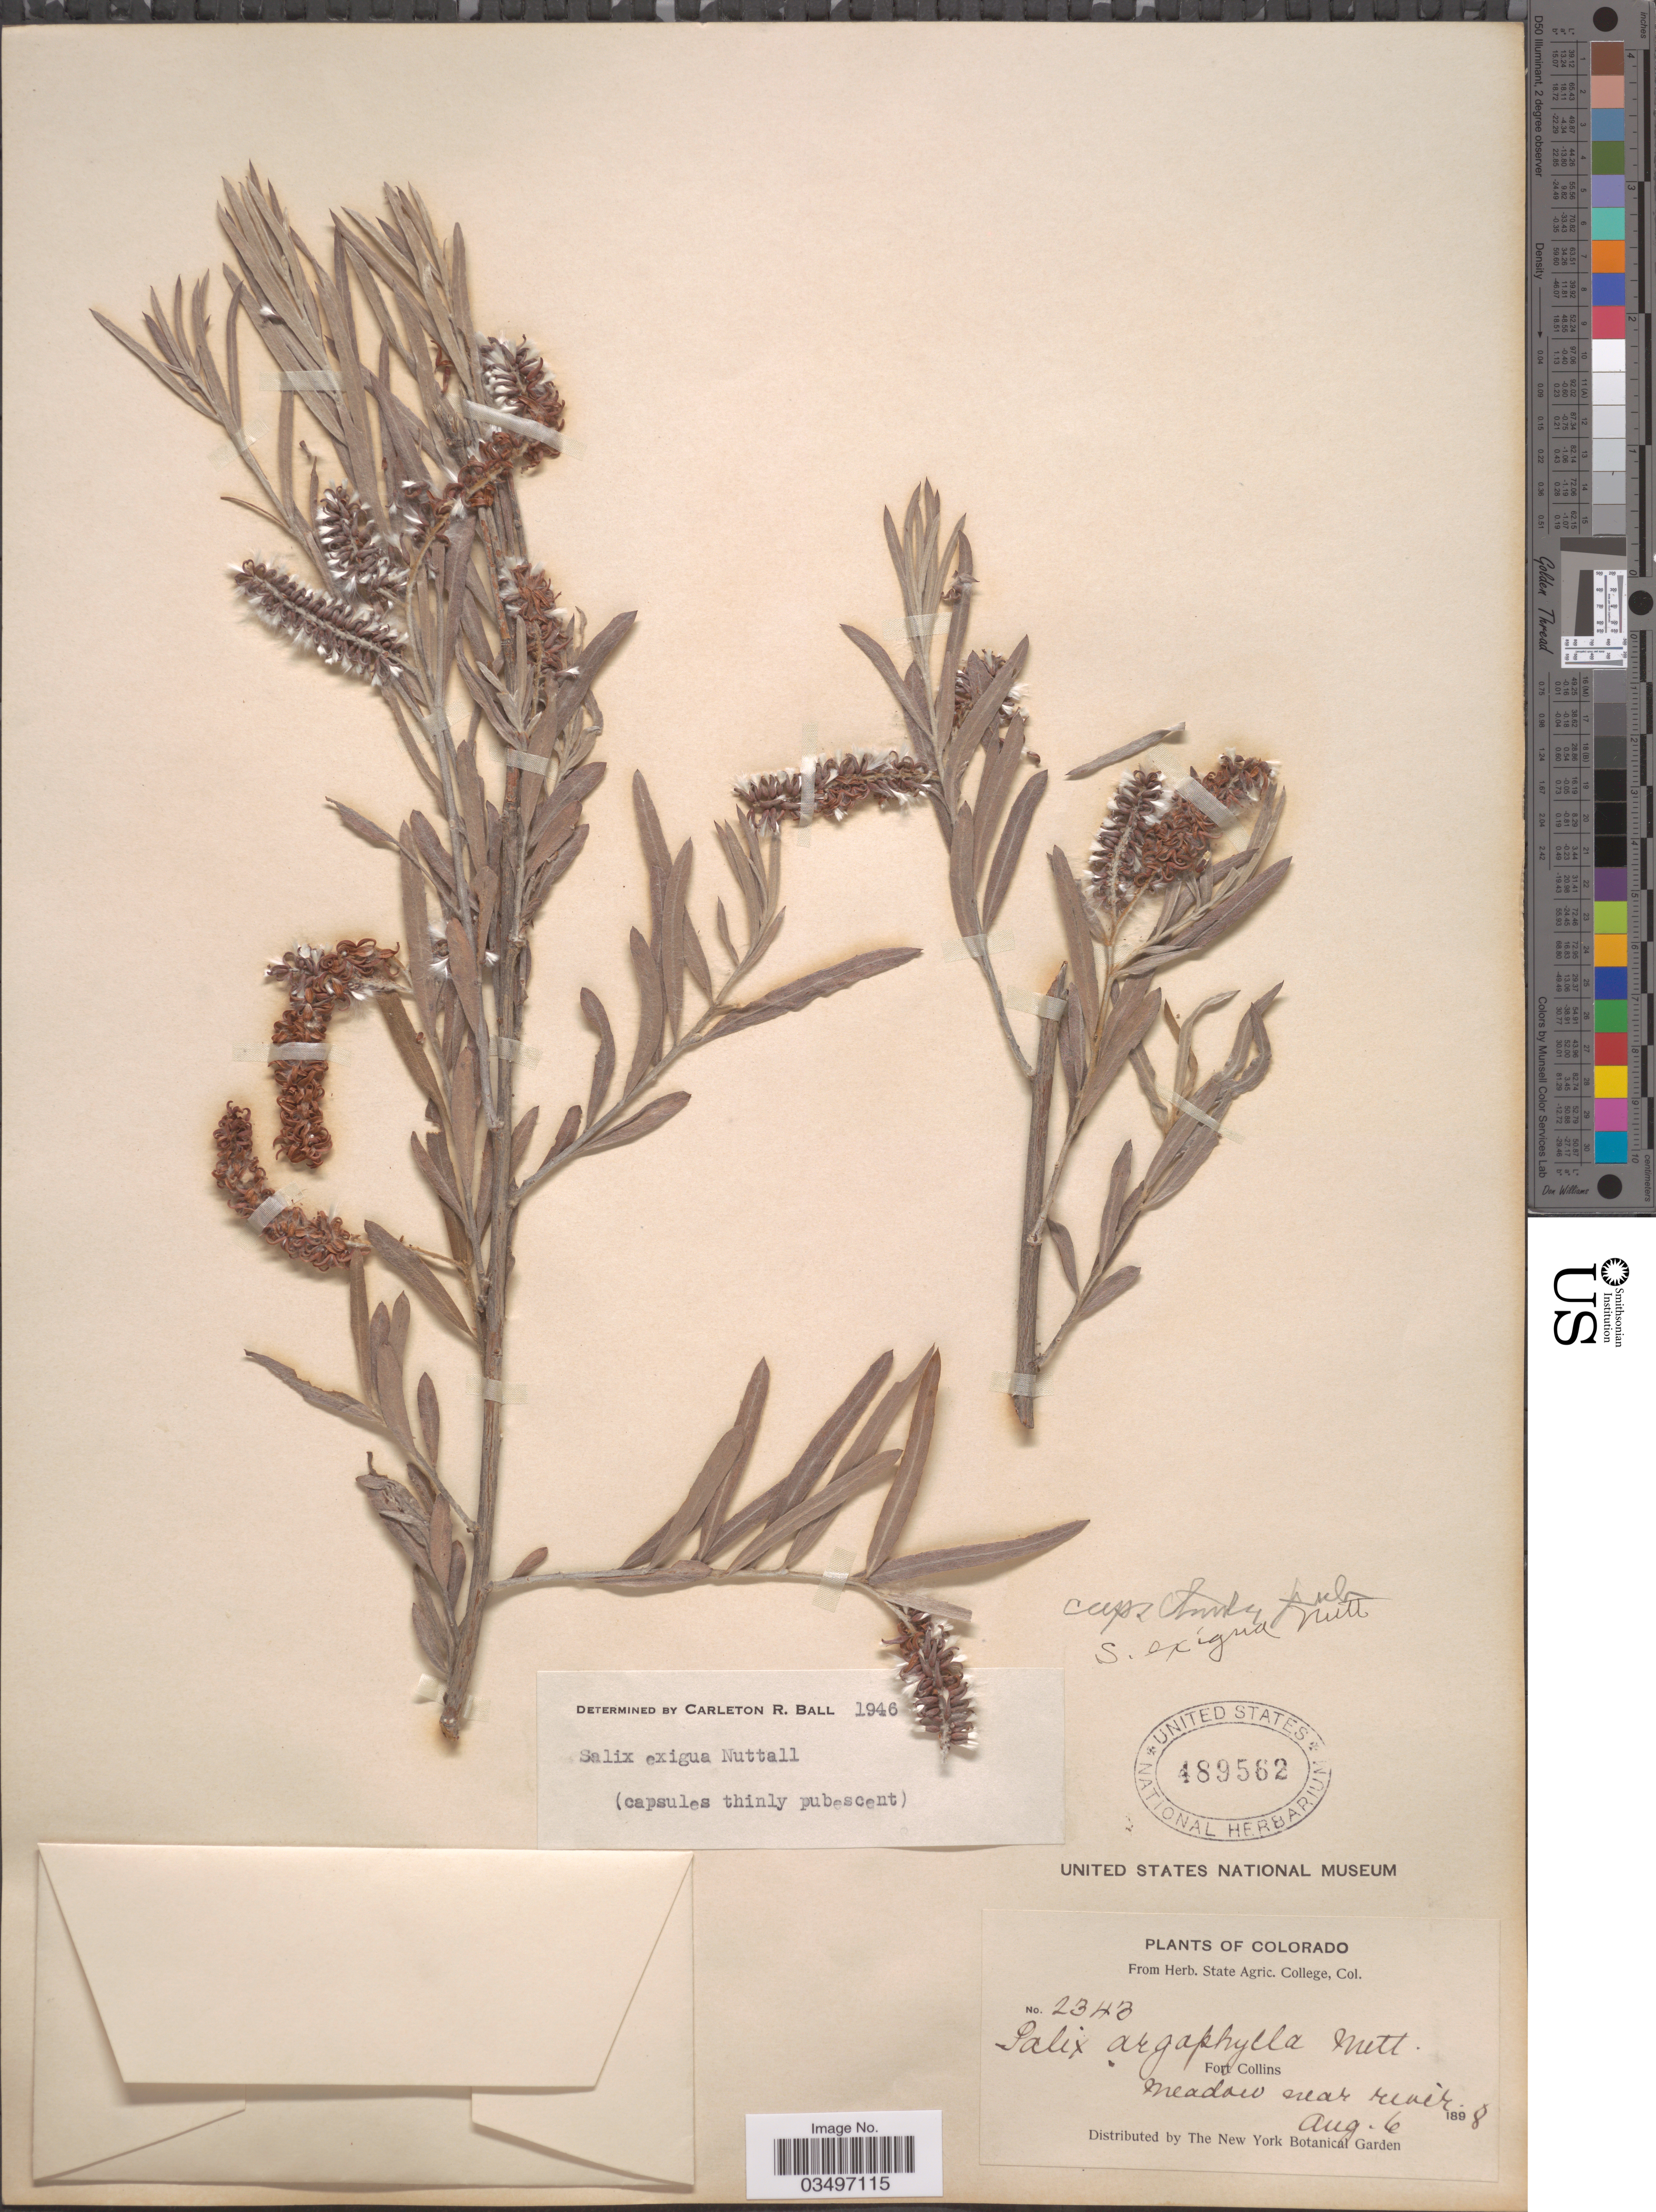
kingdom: Plantae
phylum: Tracheophyta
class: Magnoliopsida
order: Malpighiales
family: Salicaceae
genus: Salix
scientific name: Salix exigua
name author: Nutt.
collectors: ex herb. State Agric. College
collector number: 2343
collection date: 1898-08-06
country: United States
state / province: Colorado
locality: Fort Collins, Meadow near river.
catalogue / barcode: US 489562